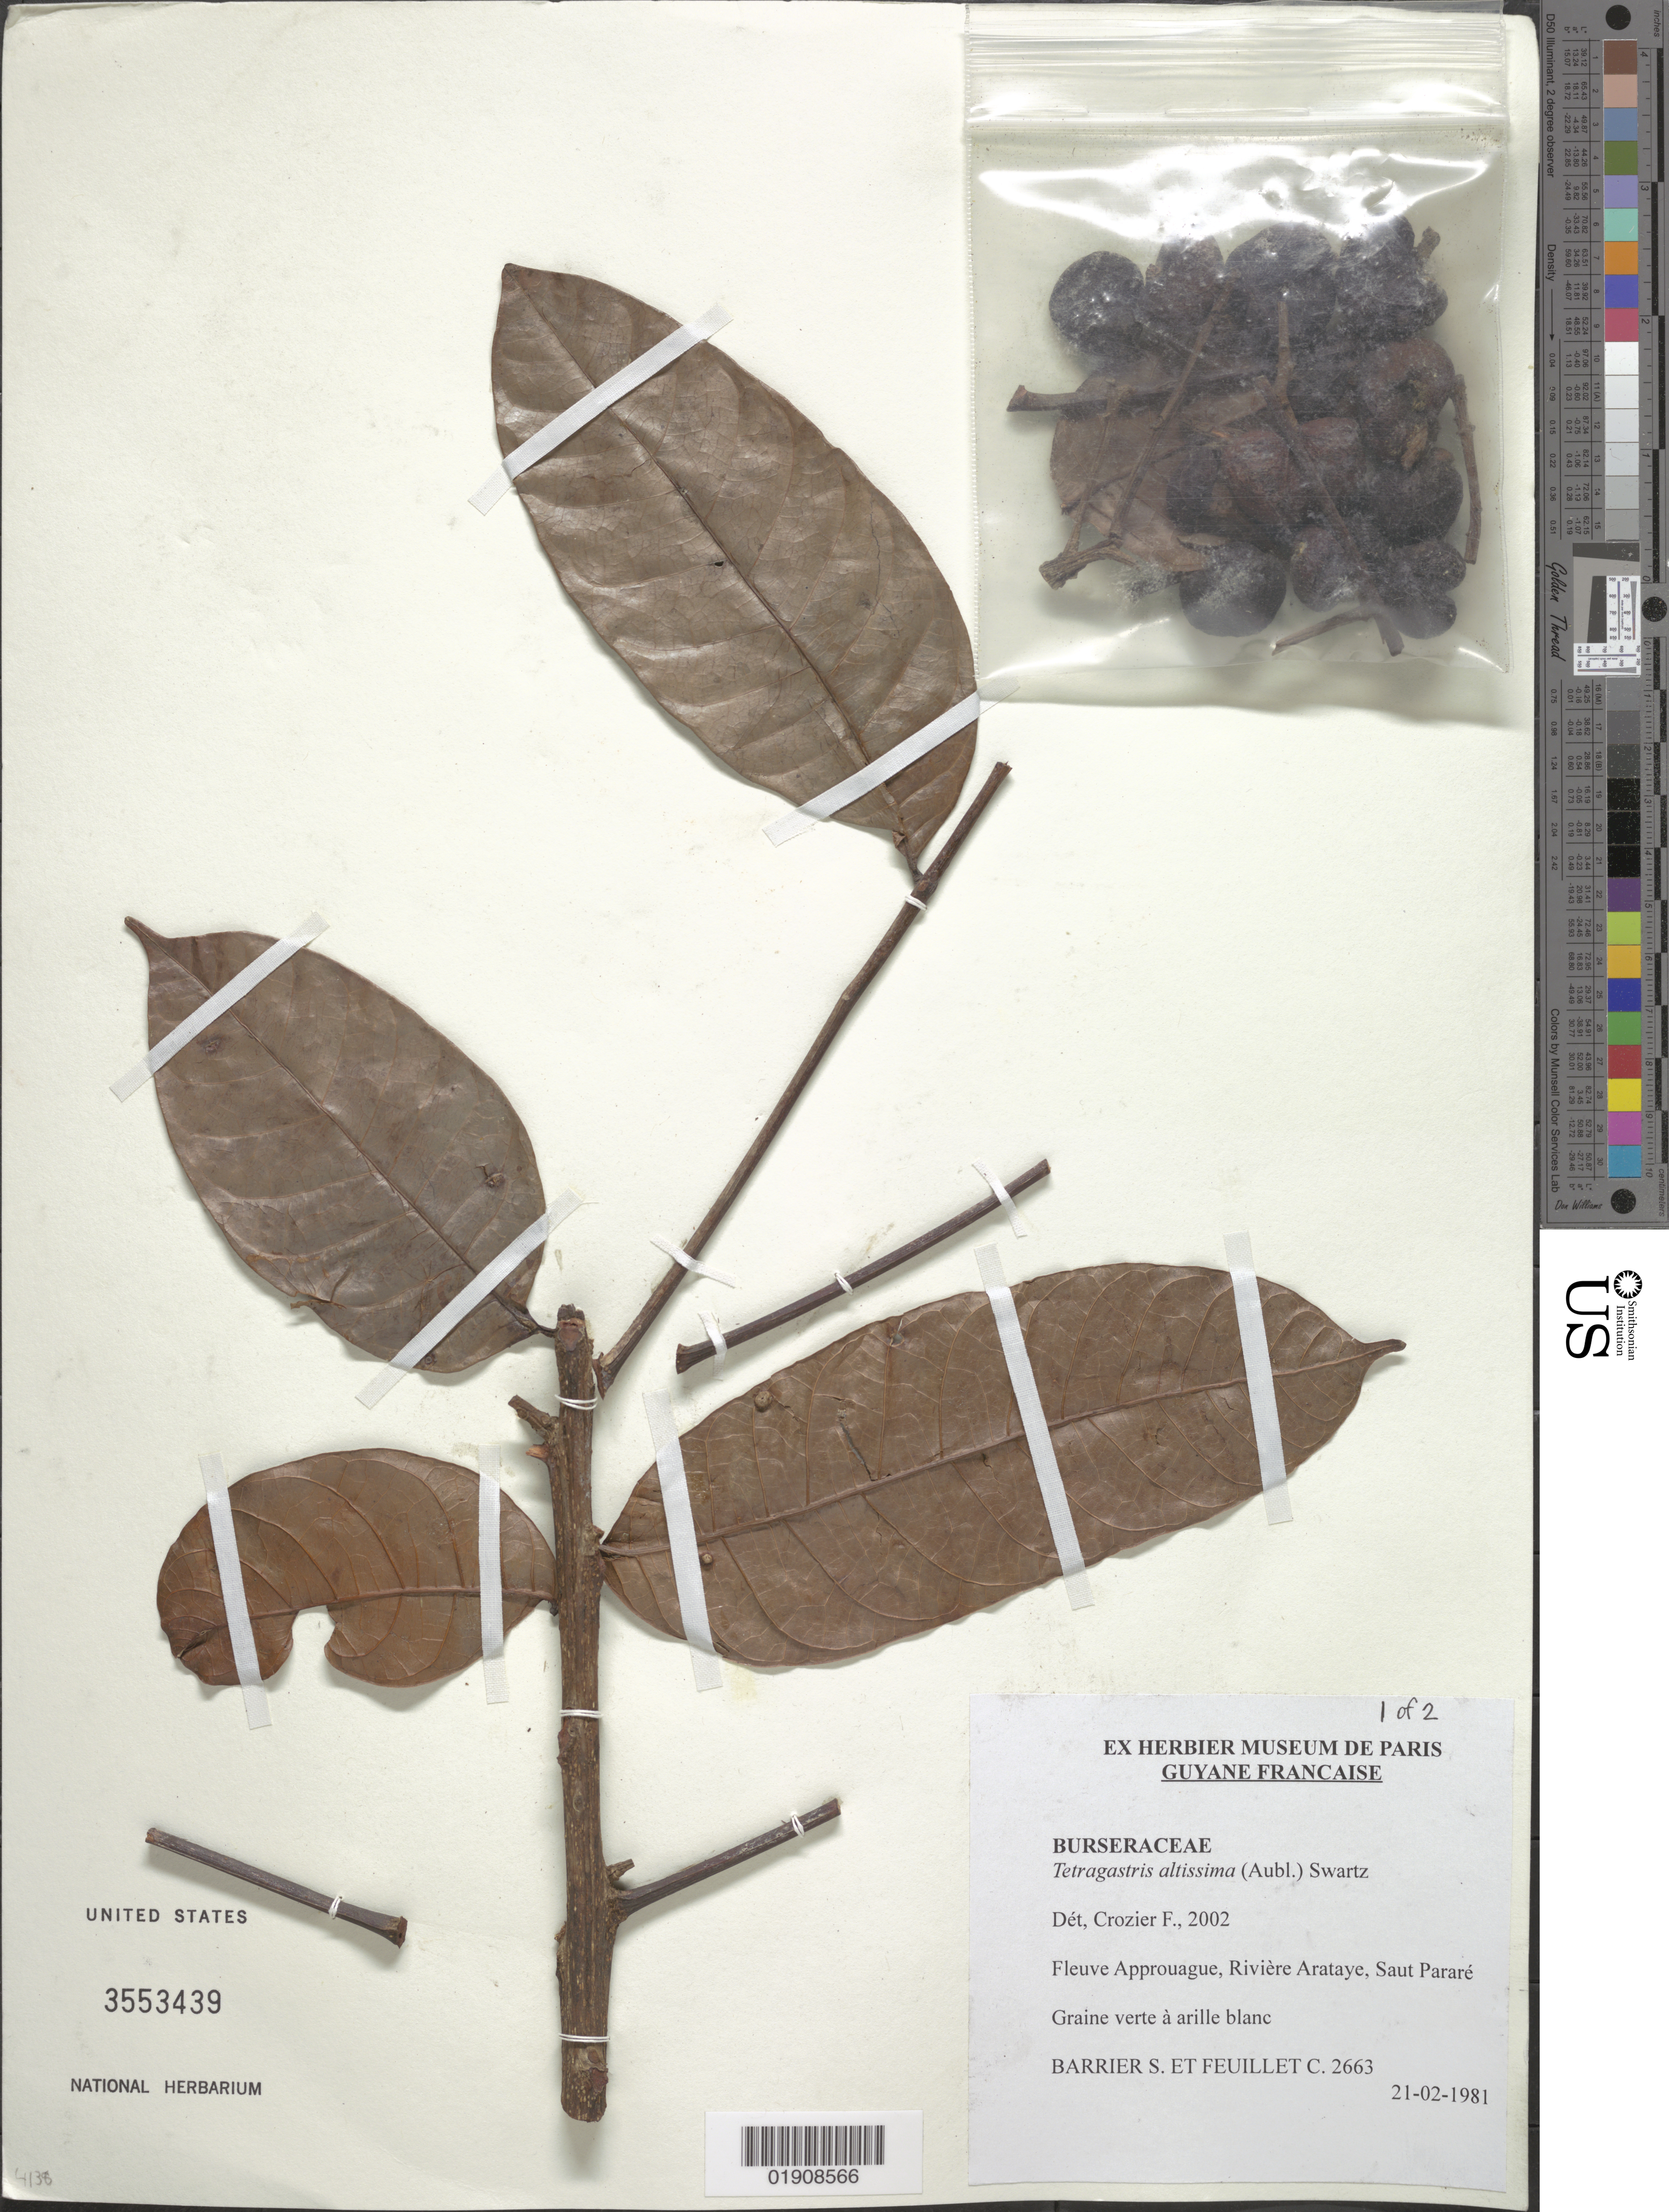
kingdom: Plantae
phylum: Tracheophyta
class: Magnoliopsida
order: Sapindales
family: Burseraceae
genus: Protium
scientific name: Protium altissimum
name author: (Aubl.) Marchand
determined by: Daly, Douglas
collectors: S. Barrier & C. Feuillet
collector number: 2663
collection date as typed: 21 February 1981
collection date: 1981-02-21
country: French Guiana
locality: Fleuve Approuague, Riviere Arataye, Saut Parare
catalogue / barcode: US 3553439